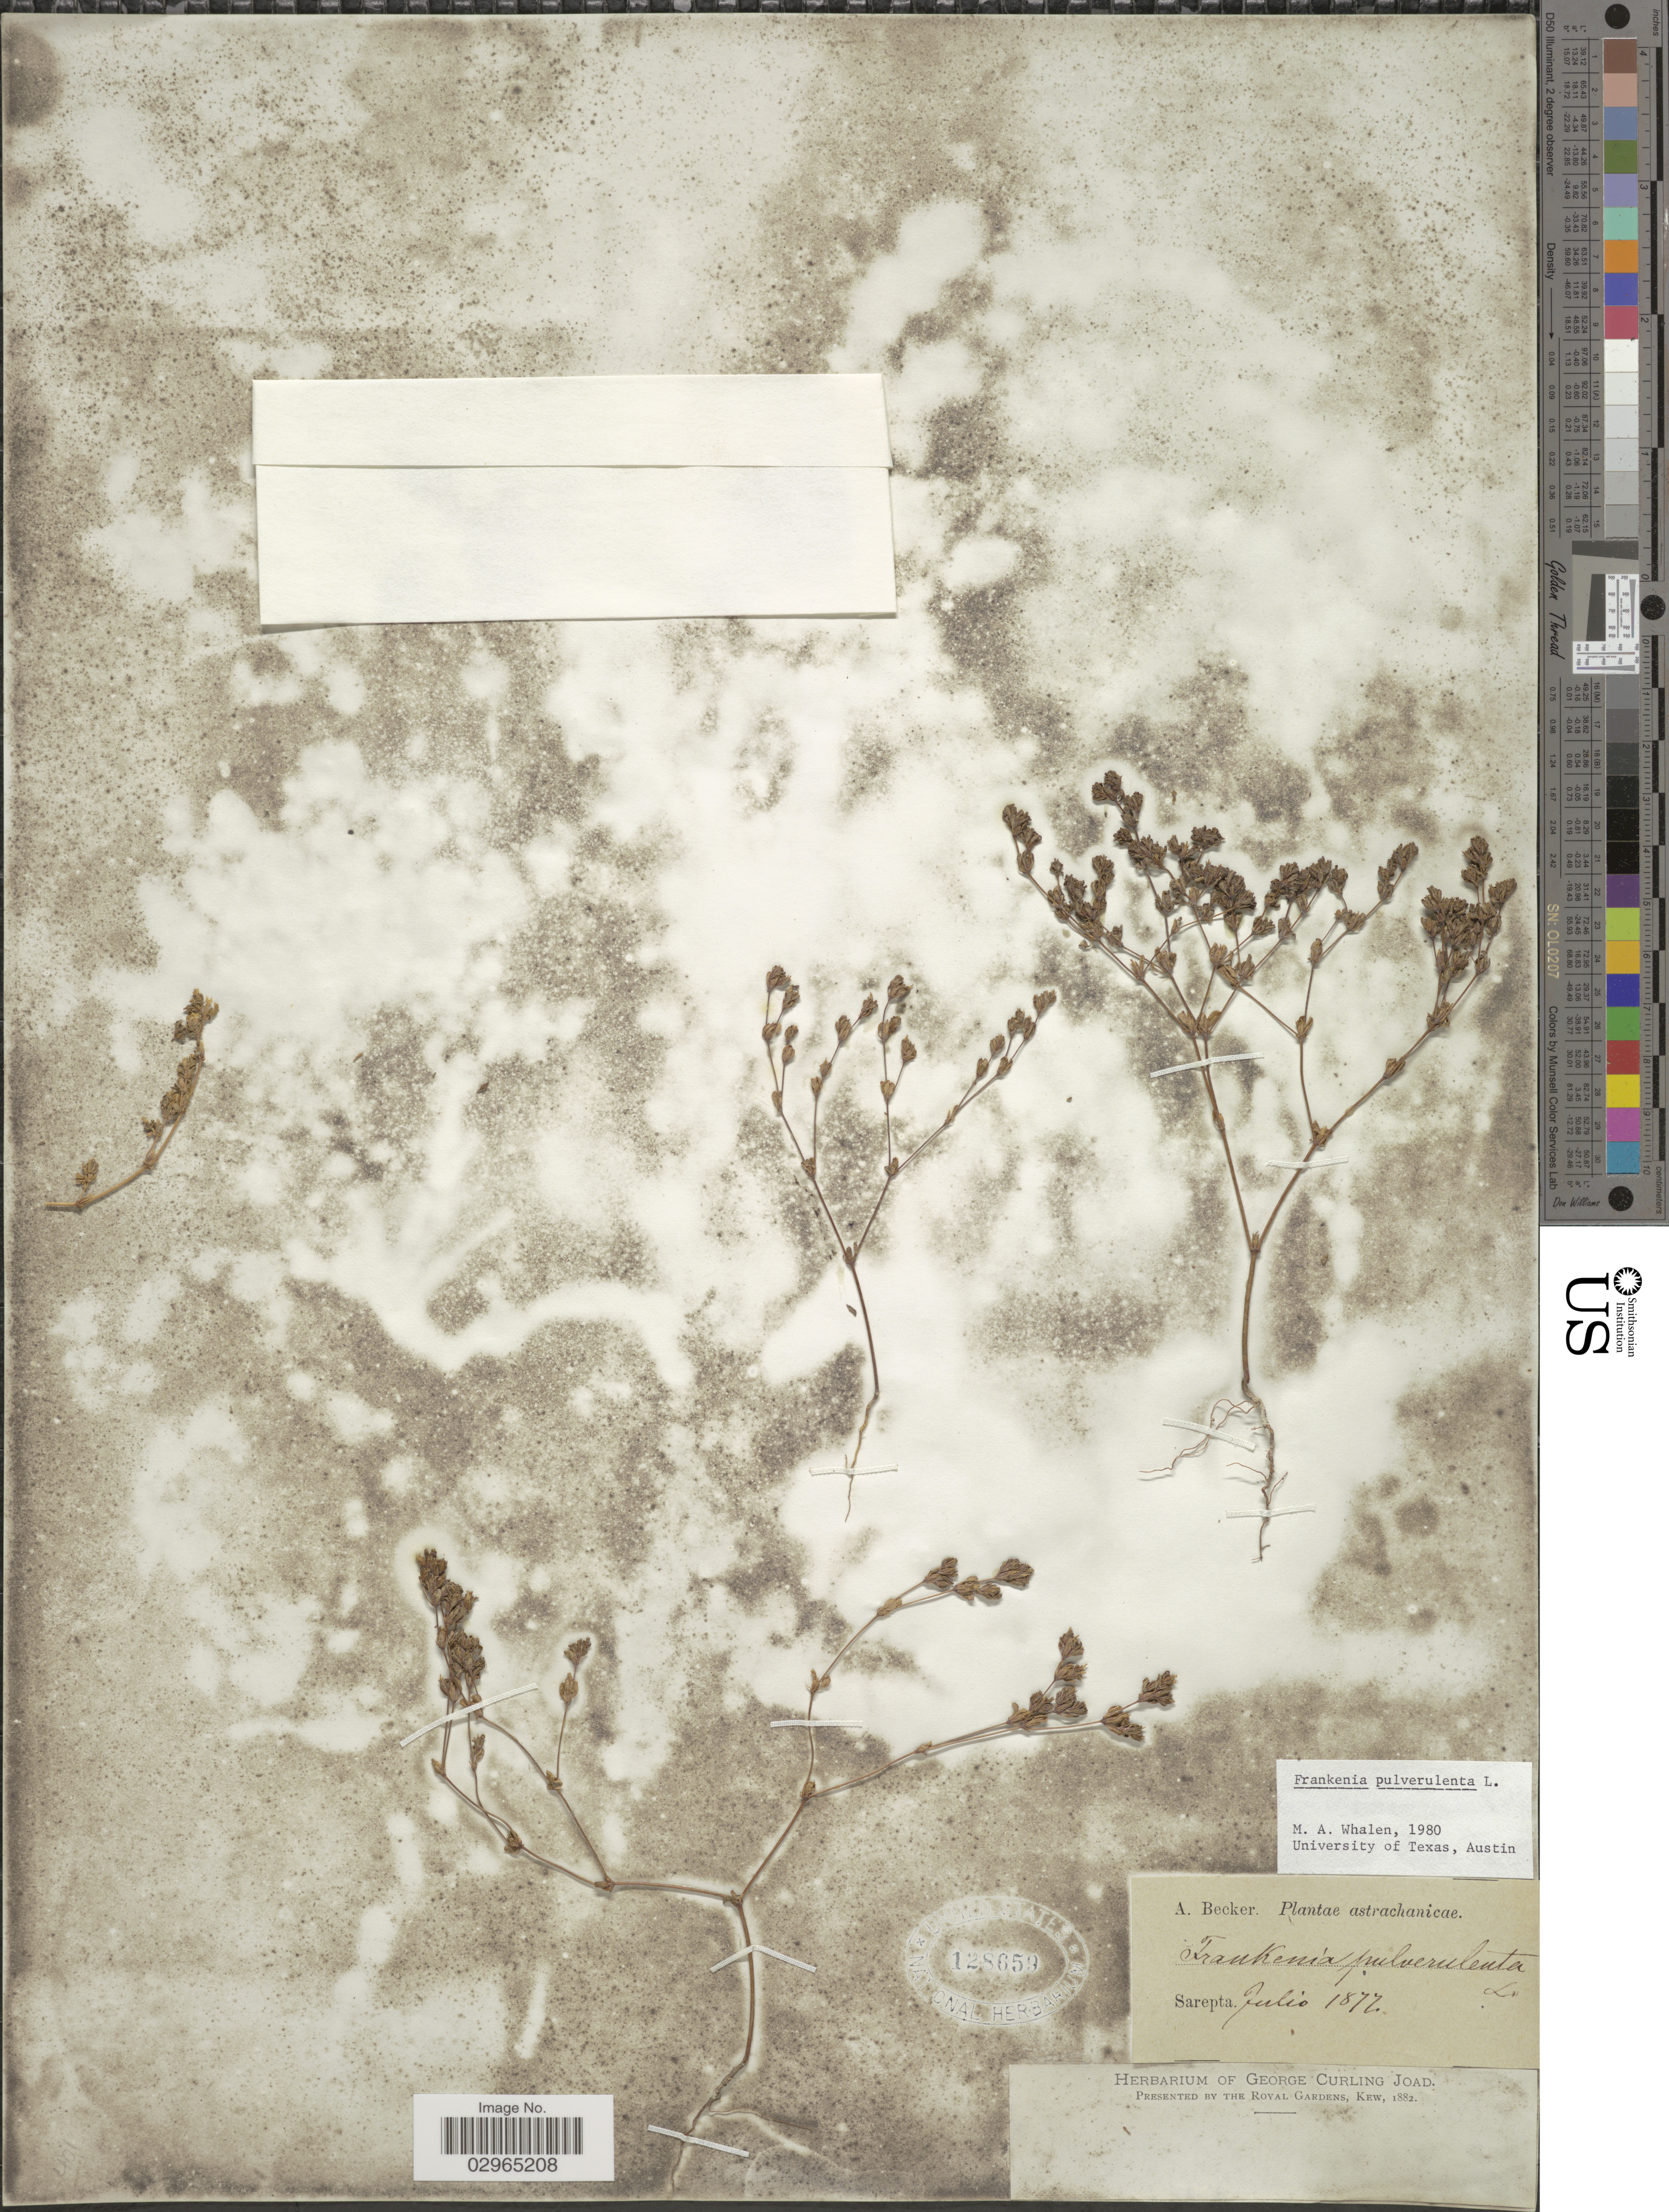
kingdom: Plantae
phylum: Tracheophyta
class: Magnoliopsida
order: Caryophyllales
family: Frankeniaceae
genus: Frankenia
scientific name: Frankenia pulverulenta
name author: L.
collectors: A. Becker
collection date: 1877-07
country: Russian Federation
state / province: Volgograd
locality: Astrachanicae. Sarepta.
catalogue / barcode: US 128659